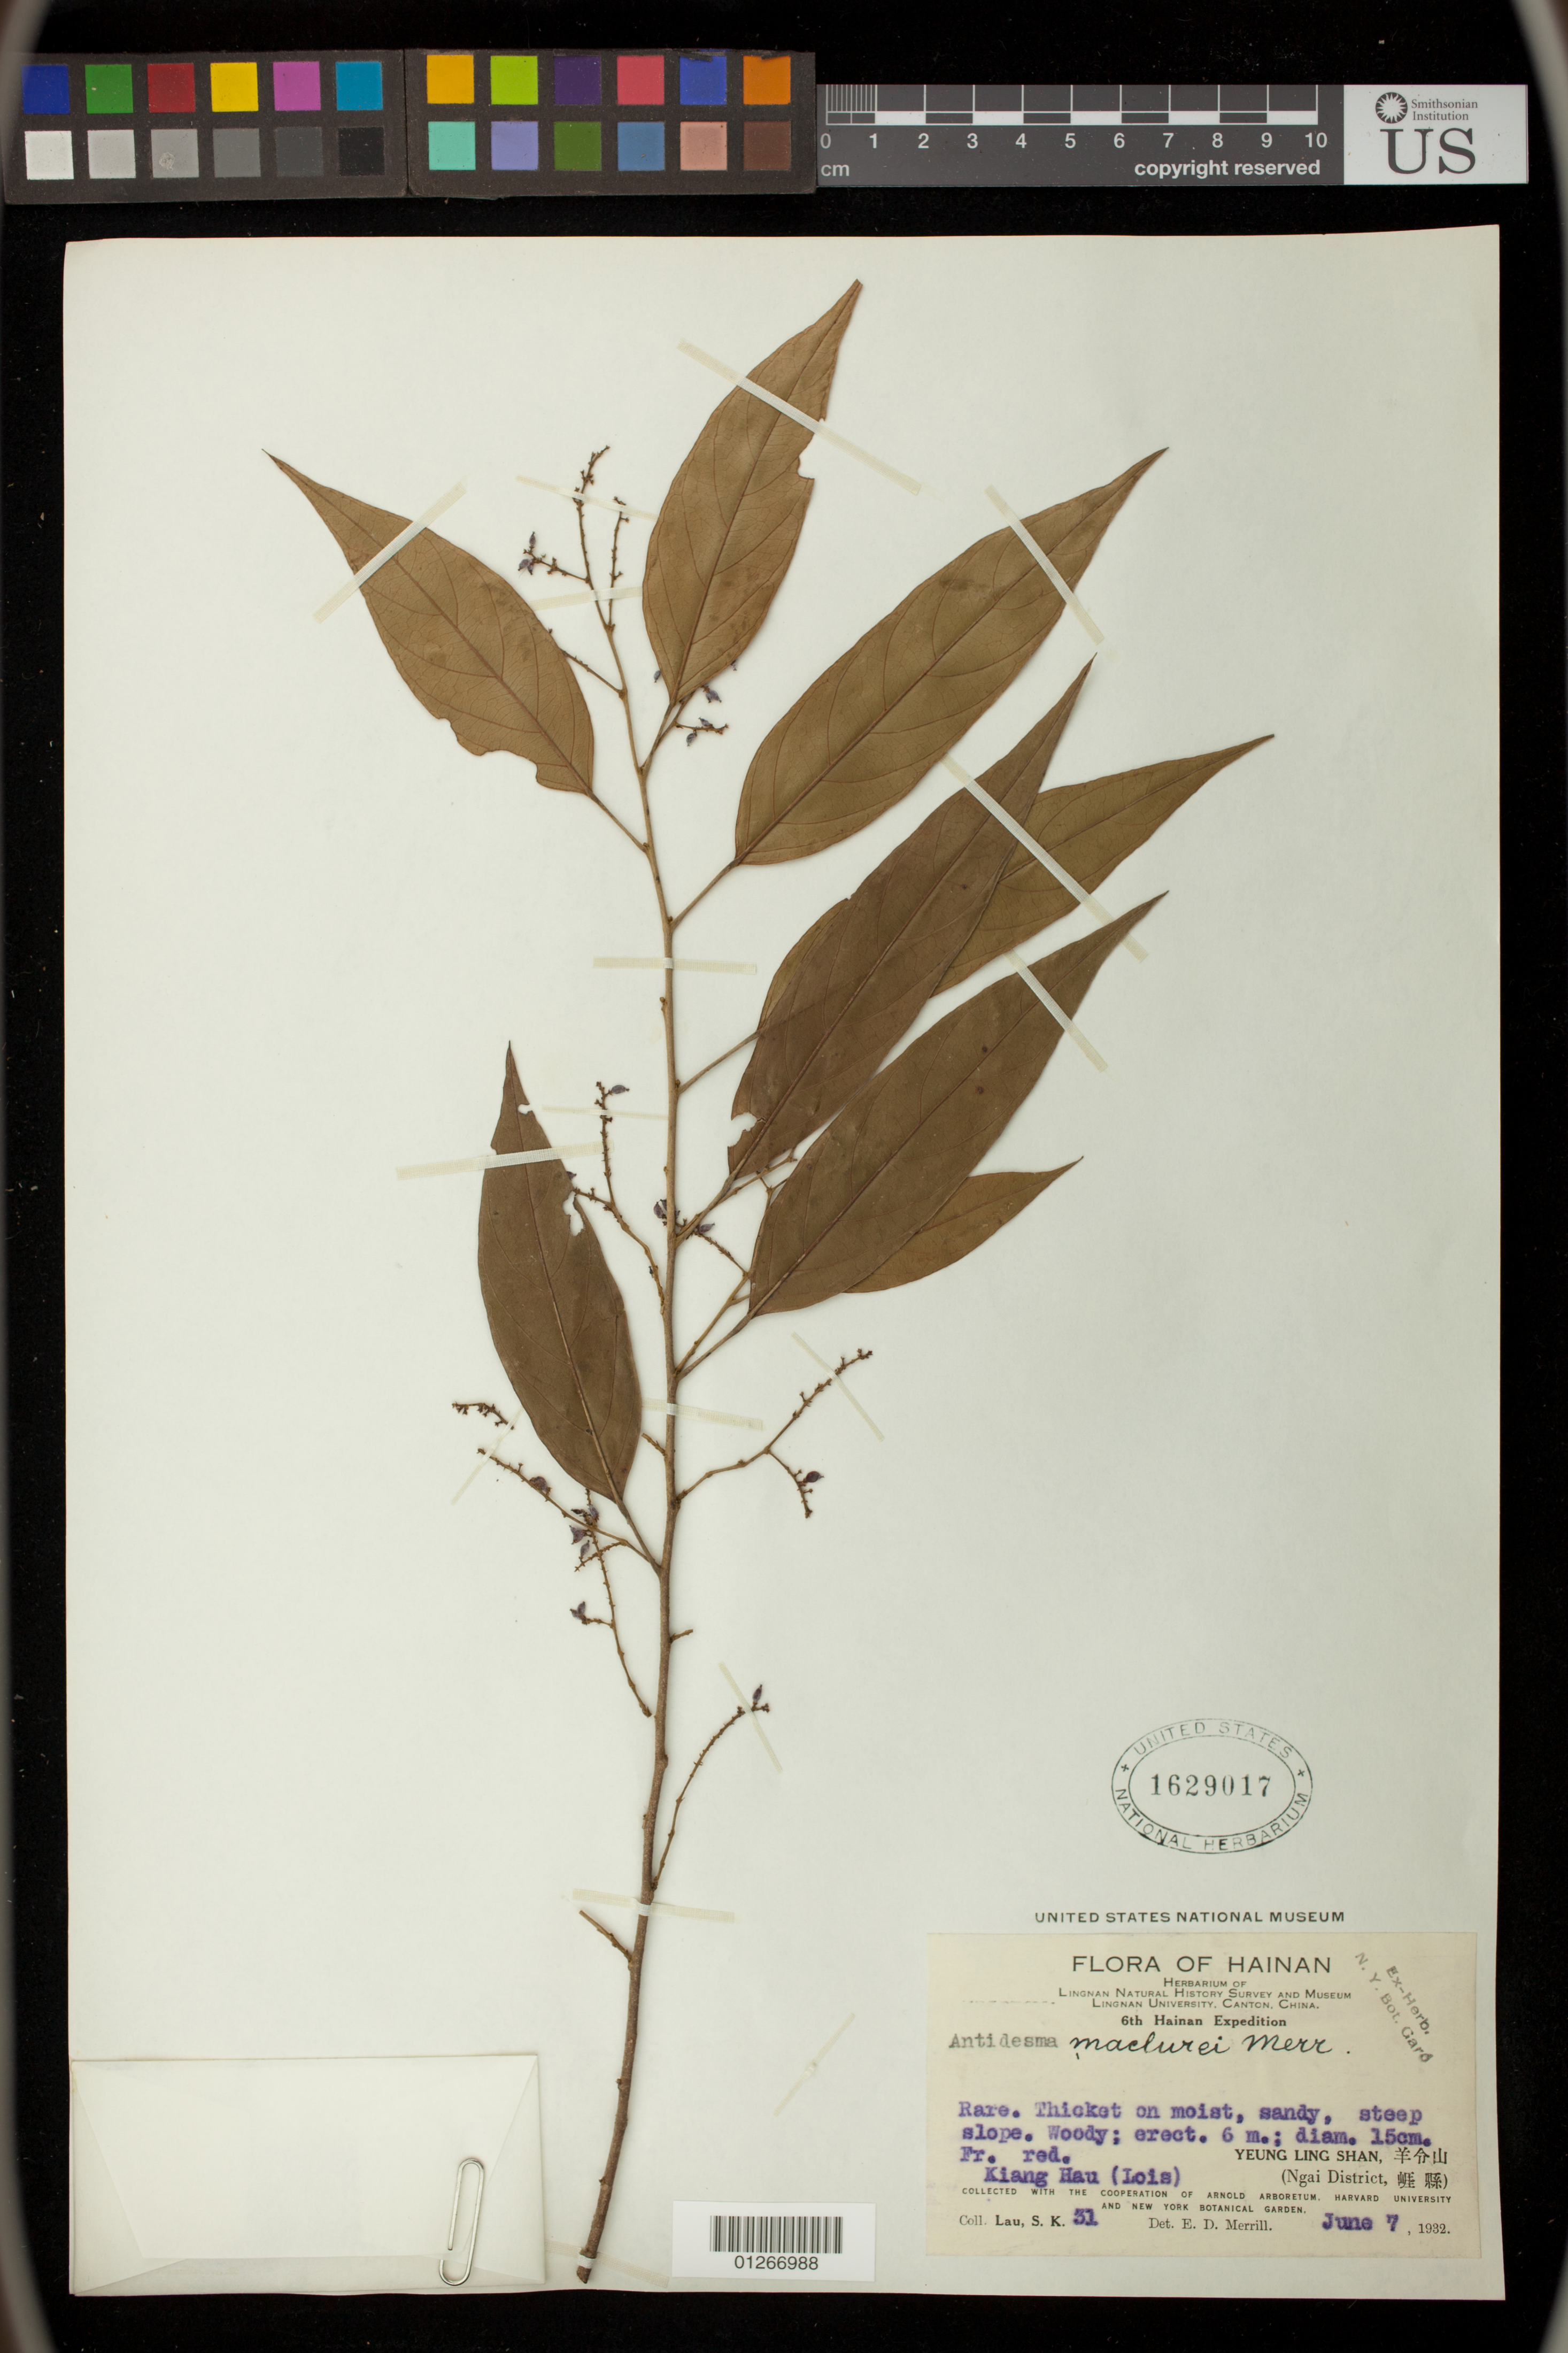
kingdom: Plantae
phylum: Tracheophyta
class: Magnoliopsida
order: Malpighiales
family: Phyllanthaceae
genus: Antidesma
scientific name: Antidesma maclurei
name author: Merr.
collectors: S. K. Lau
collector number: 31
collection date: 1932-06-07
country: China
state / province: Hainan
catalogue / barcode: US 1629017